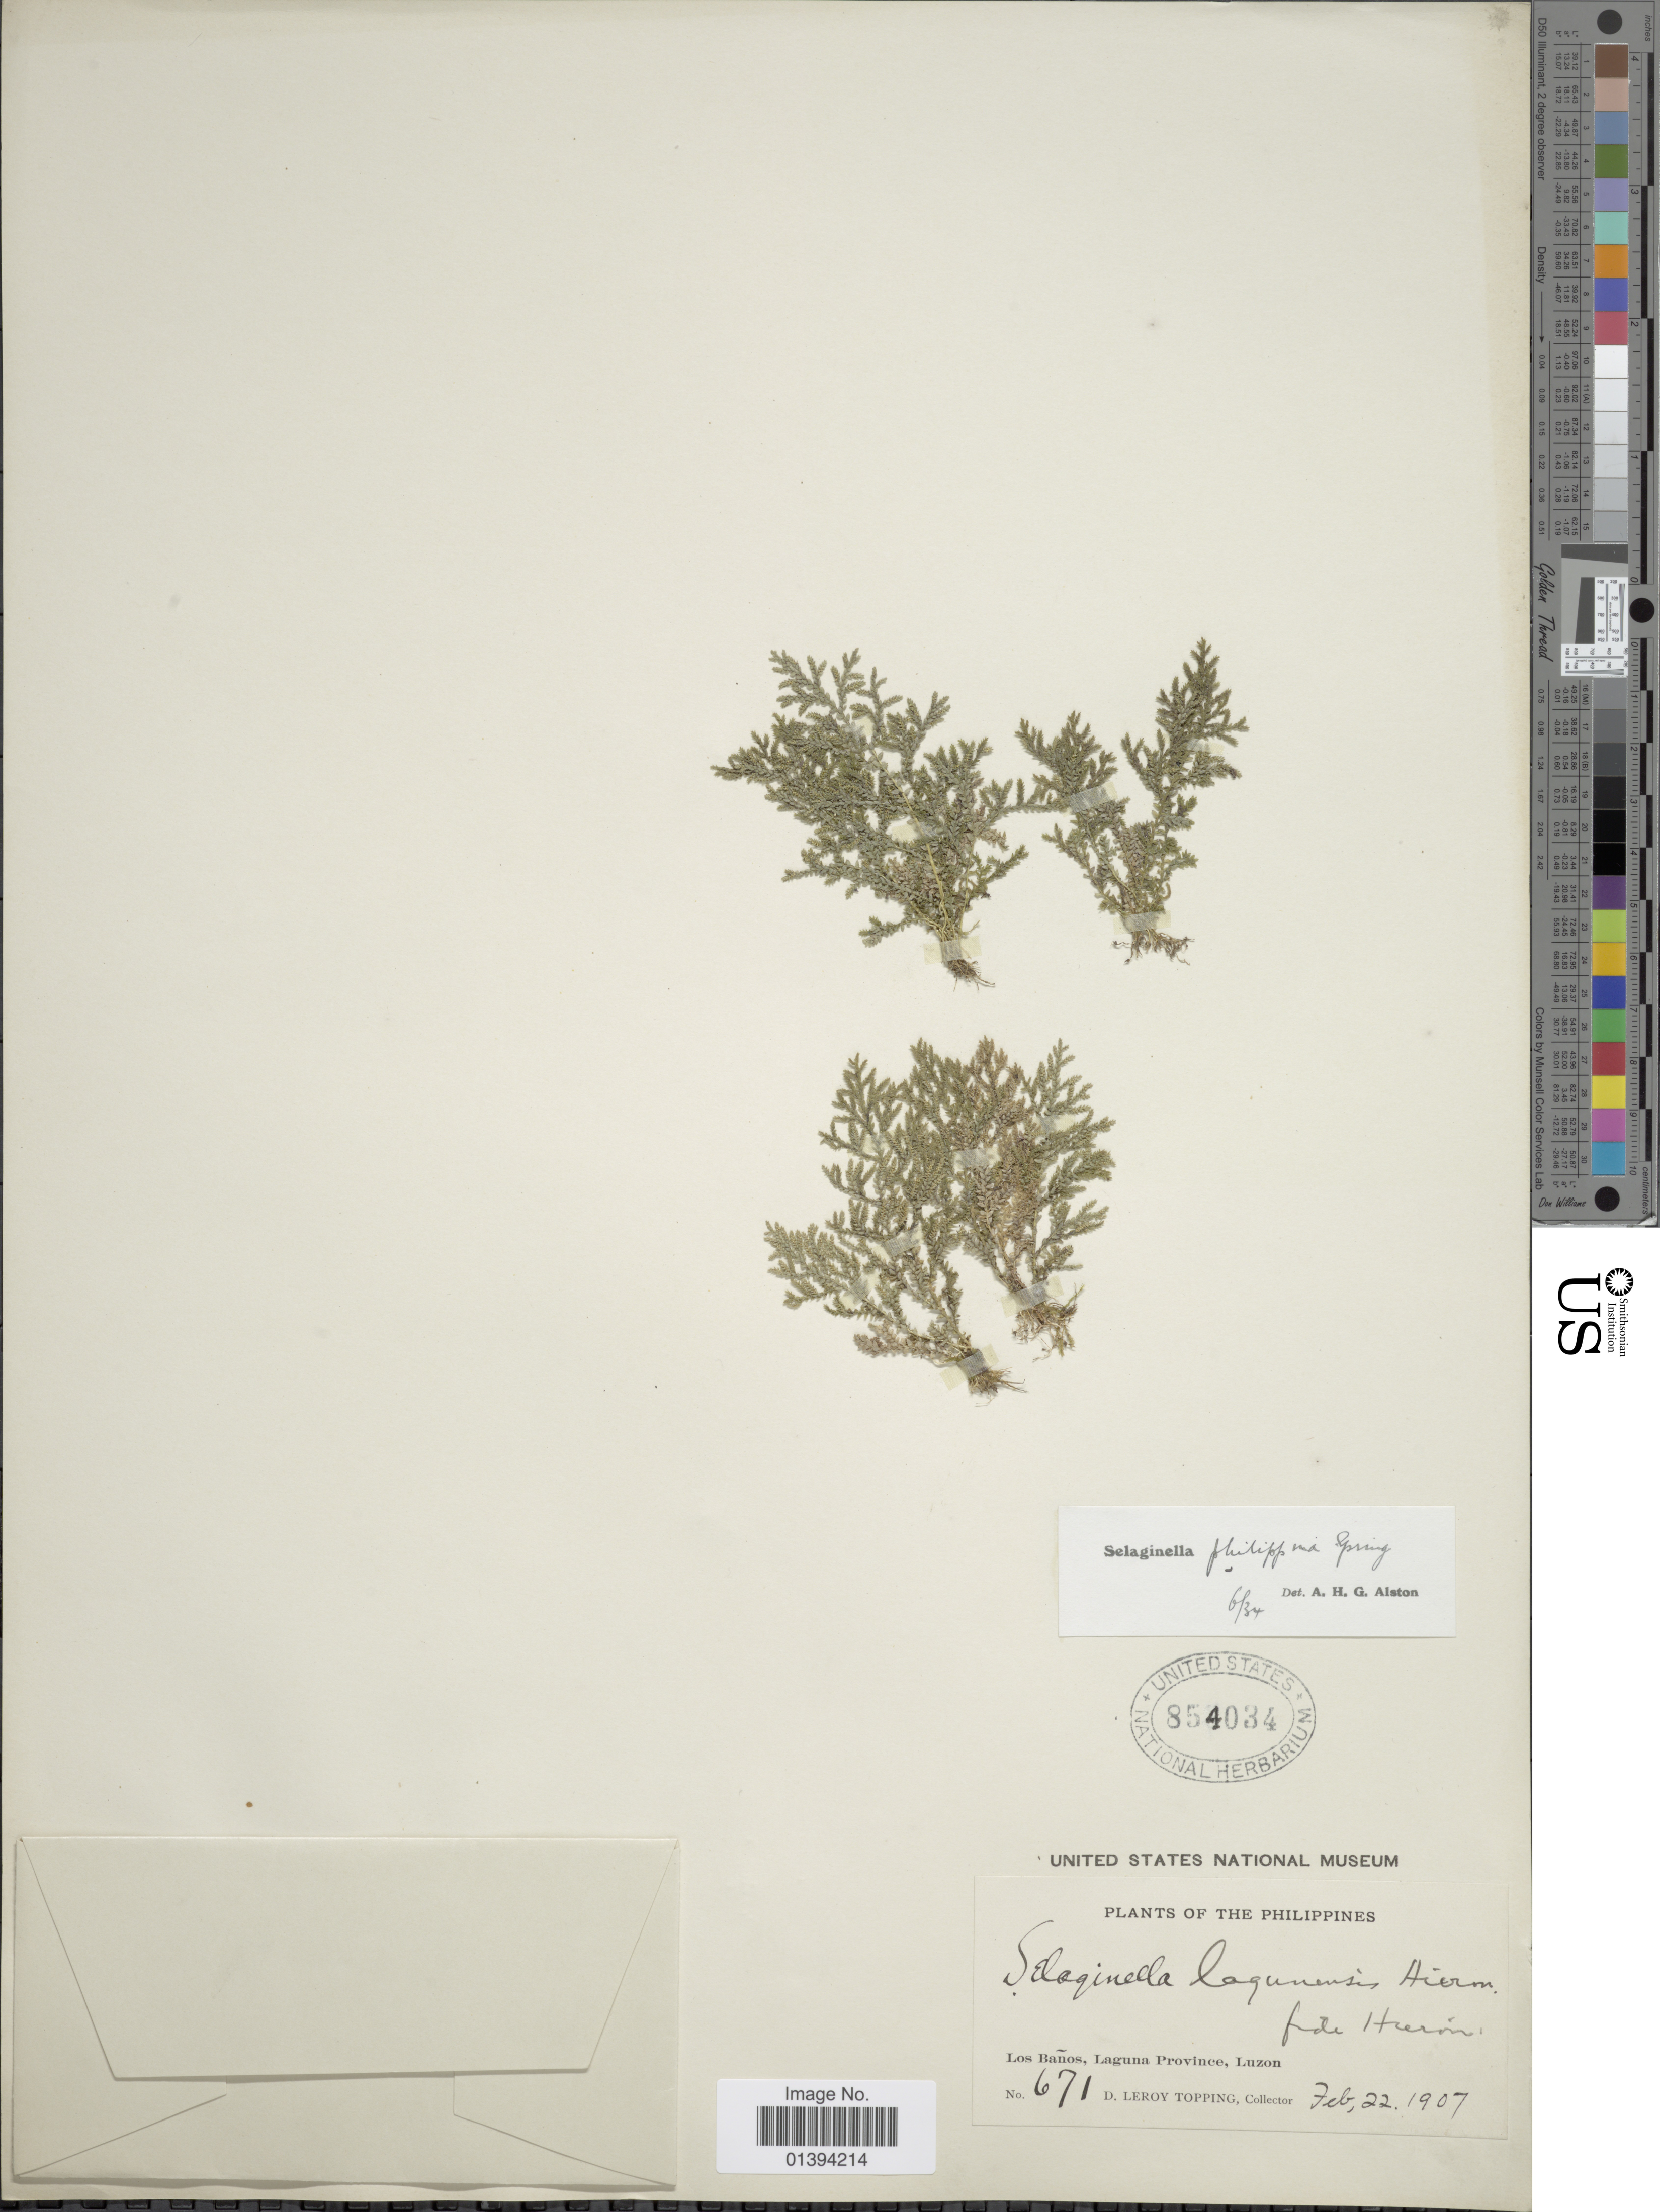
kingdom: Plantae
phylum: Tracheophyta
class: Lycopodiopsida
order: Selaginellales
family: Selaginellaceae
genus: Selaginella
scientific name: Selaginella philippina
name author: Spring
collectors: D. L. Topping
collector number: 671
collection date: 1907-02-22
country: Philippines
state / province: Central Luzon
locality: Los Baños, Laguna Province, Luzon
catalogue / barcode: US 854034